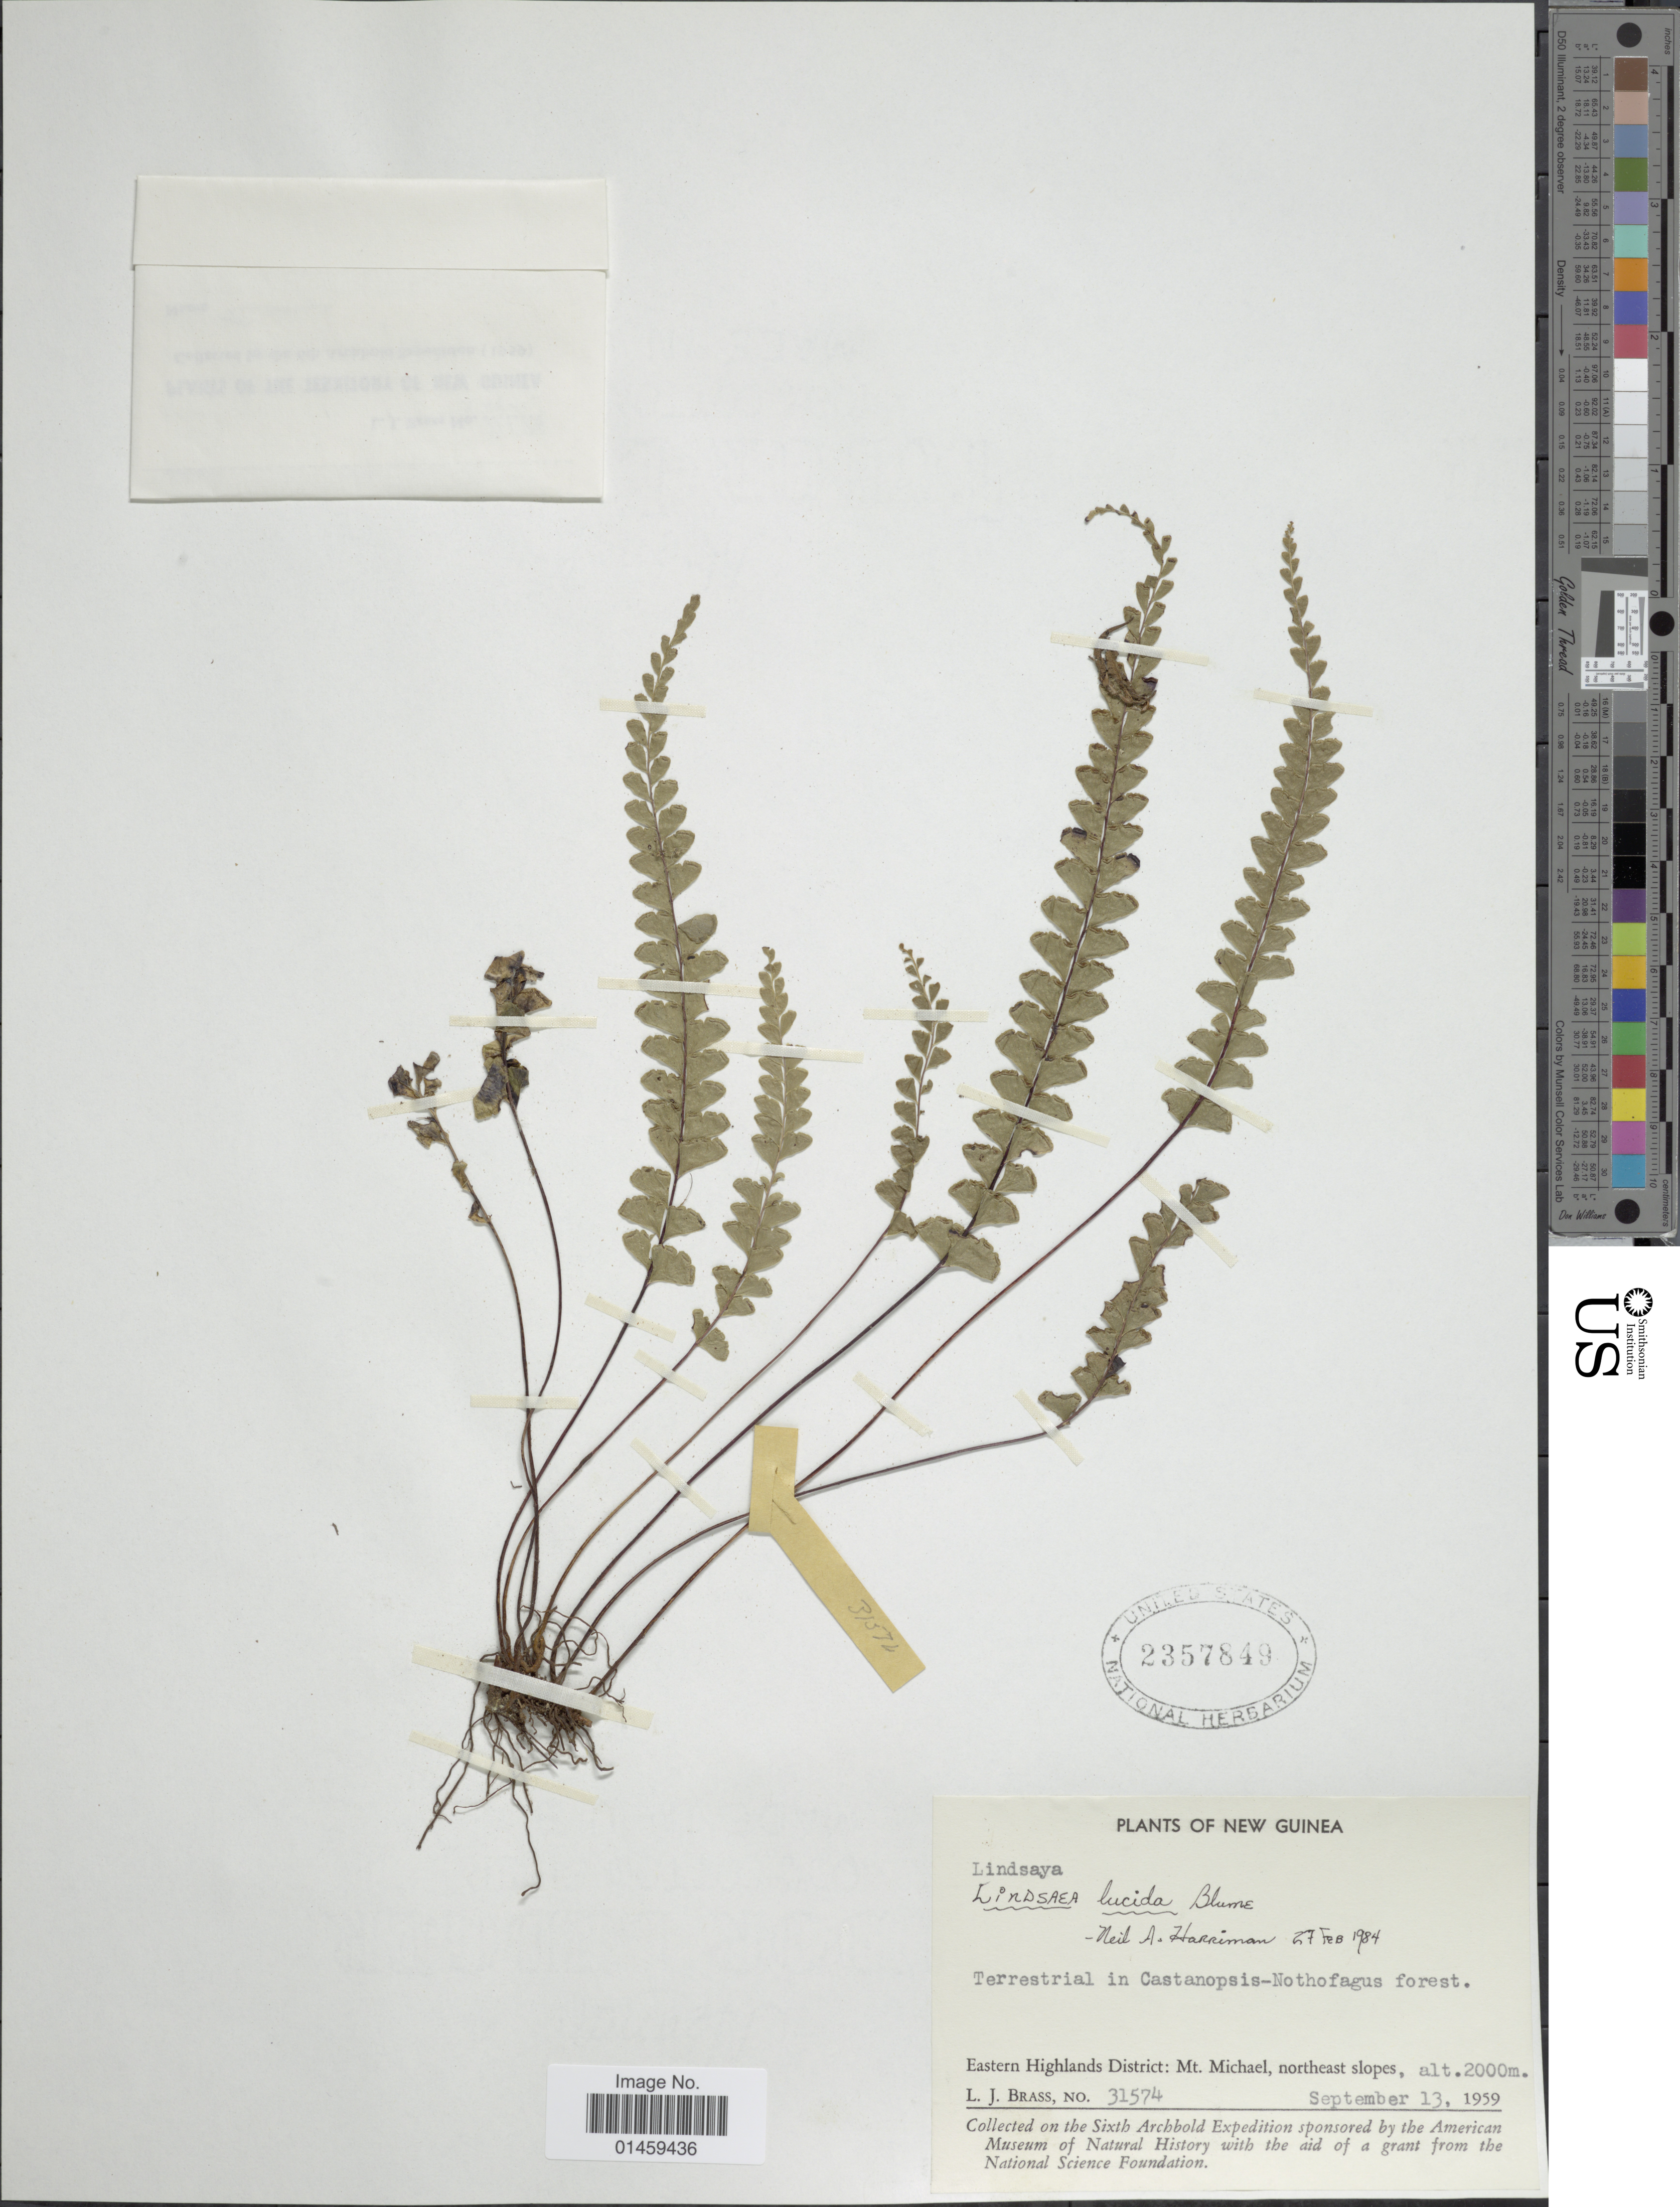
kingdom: Plantae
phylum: Tracheophyta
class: Polypodiopsida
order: Polypodiales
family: Lindsaeaceae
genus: Lindsaea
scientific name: Lindsaea lucida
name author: Blume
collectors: L. J. Brass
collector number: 31574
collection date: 1959-09-13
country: Papua New Guinea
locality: New Guinea. Eastern Highlands District: Mt. Michael, northeast slopes.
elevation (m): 2000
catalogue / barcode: US 2357849